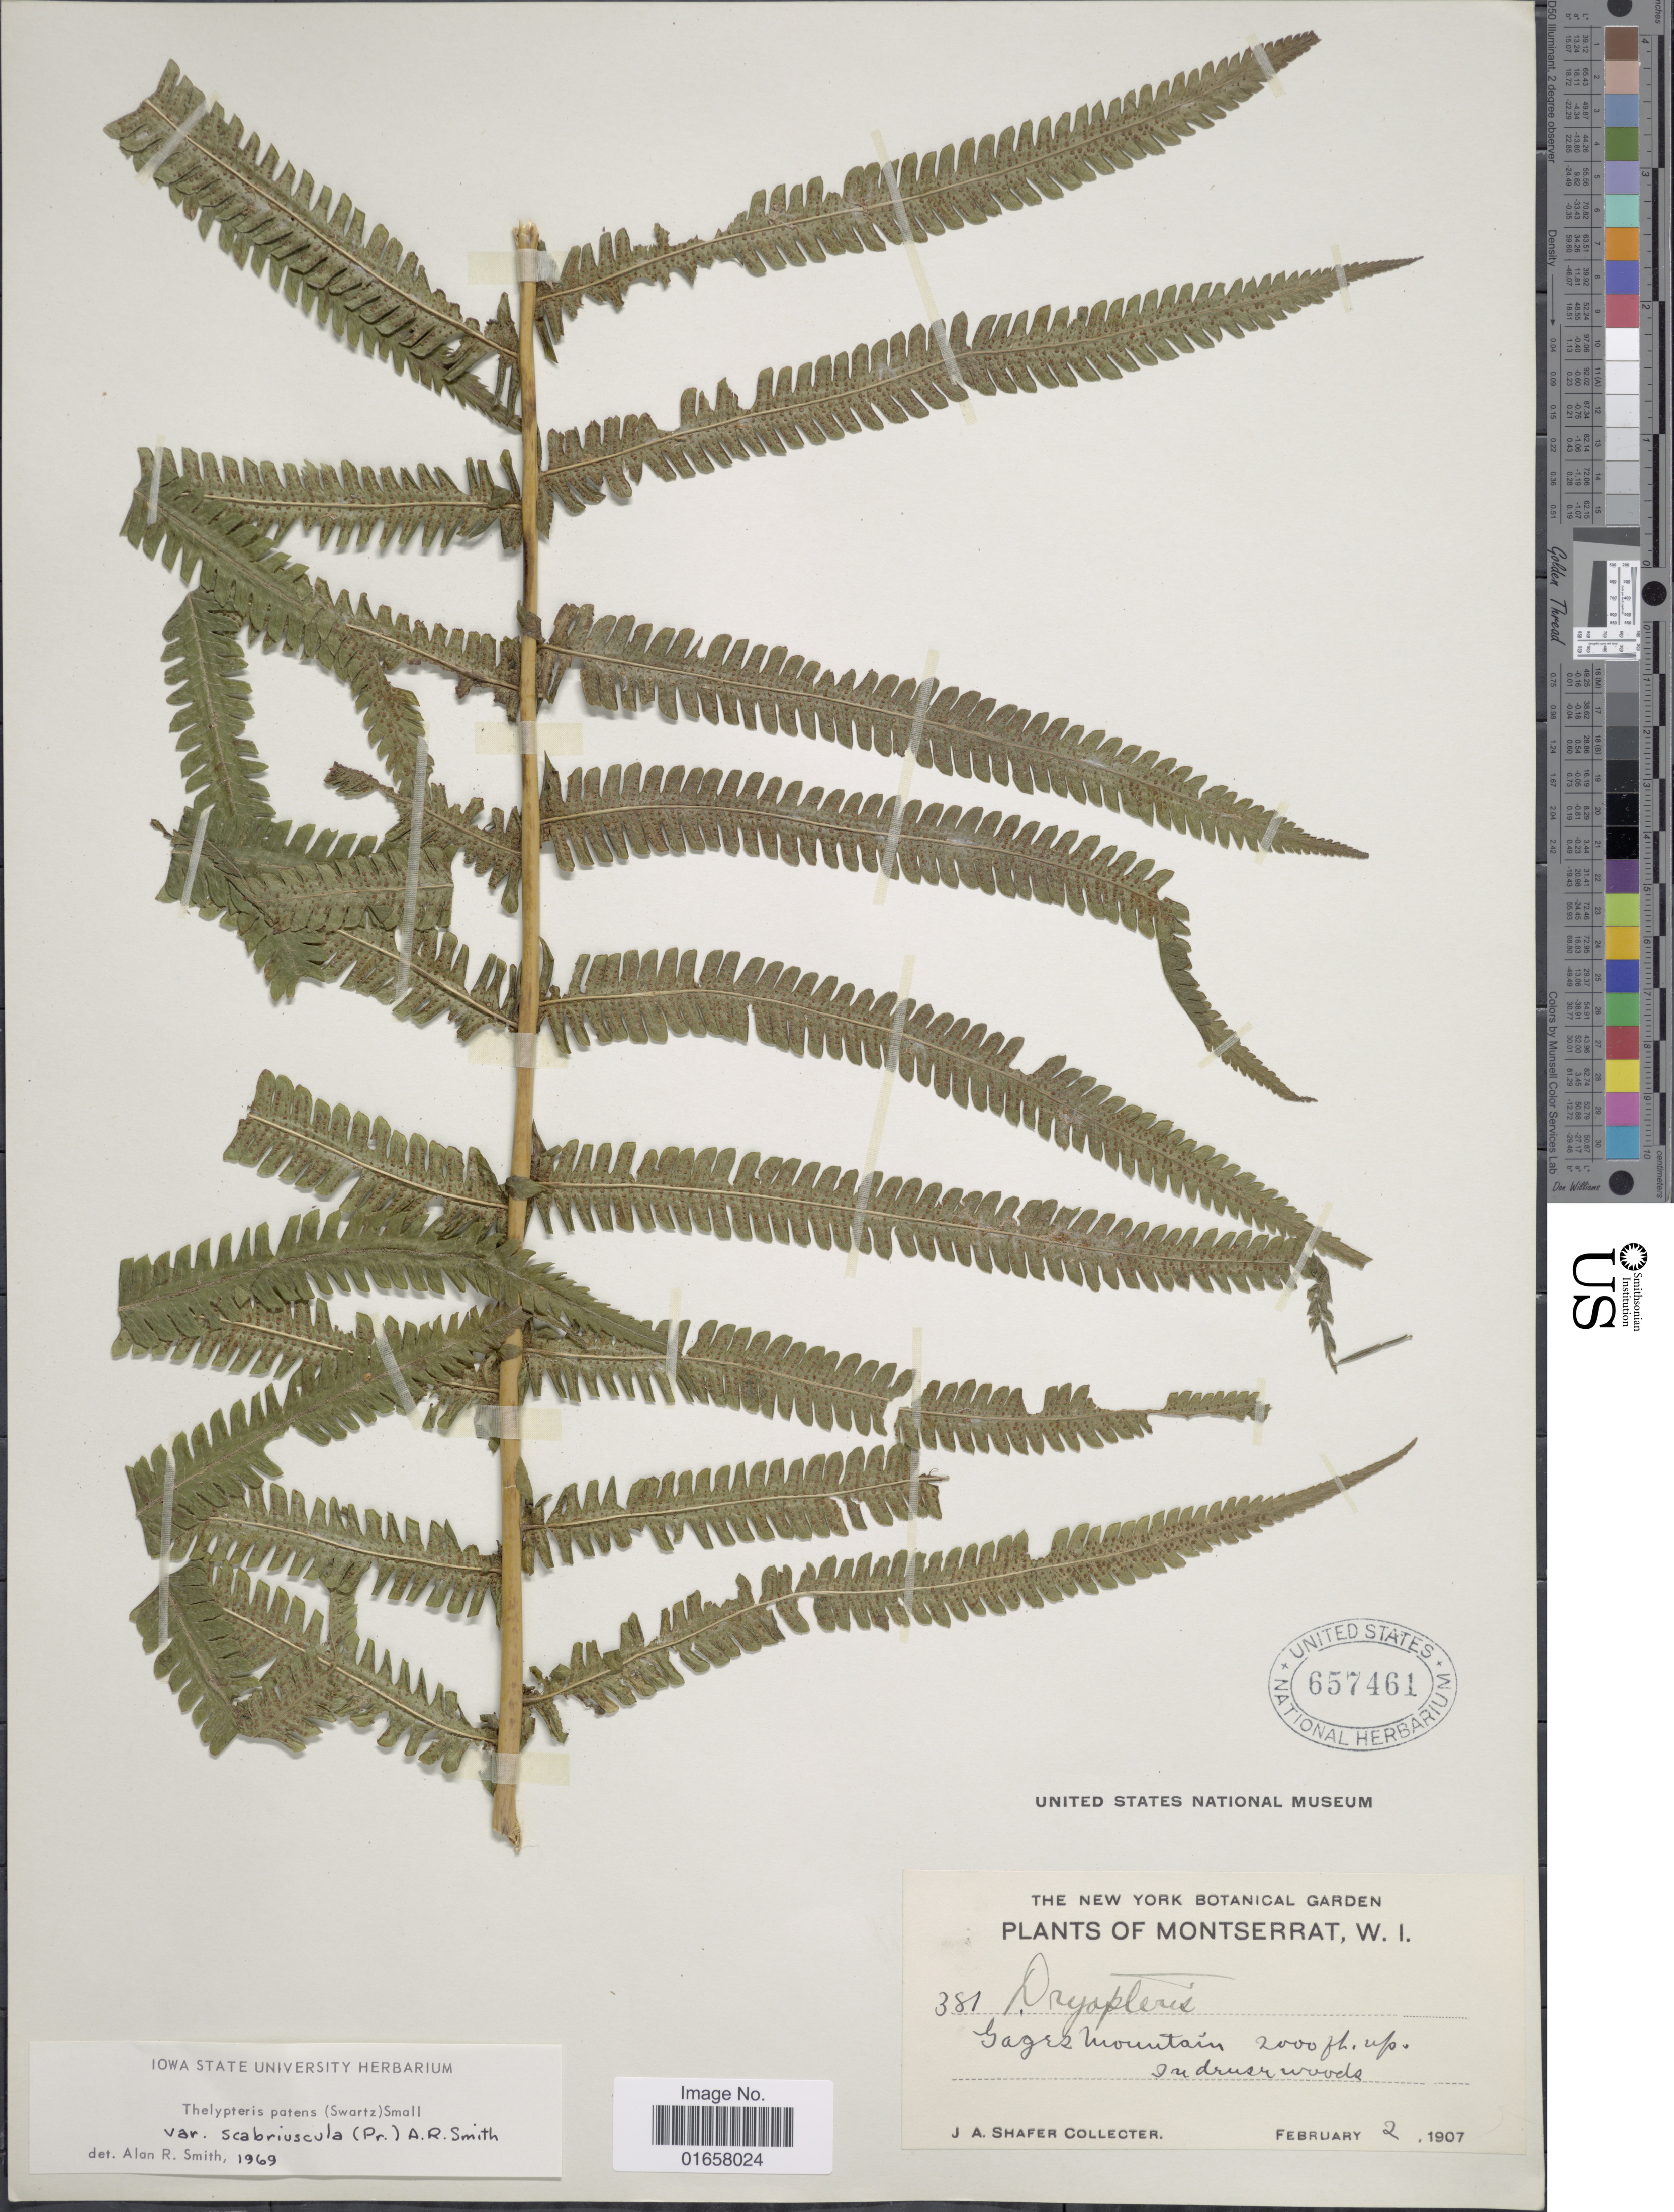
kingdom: Plantae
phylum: Tracheophyta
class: Polypodiopsida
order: Polypodiales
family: Thelypteridaceae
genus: Christella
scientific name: Christella patens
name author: (Sw.) Holttum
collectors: J. A. Shafer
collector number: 381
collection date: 1907-02-02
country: Montserrat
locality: Montserrat, W.I., Gages mountain, in drusr woods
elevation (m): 610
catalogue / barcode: US 657461